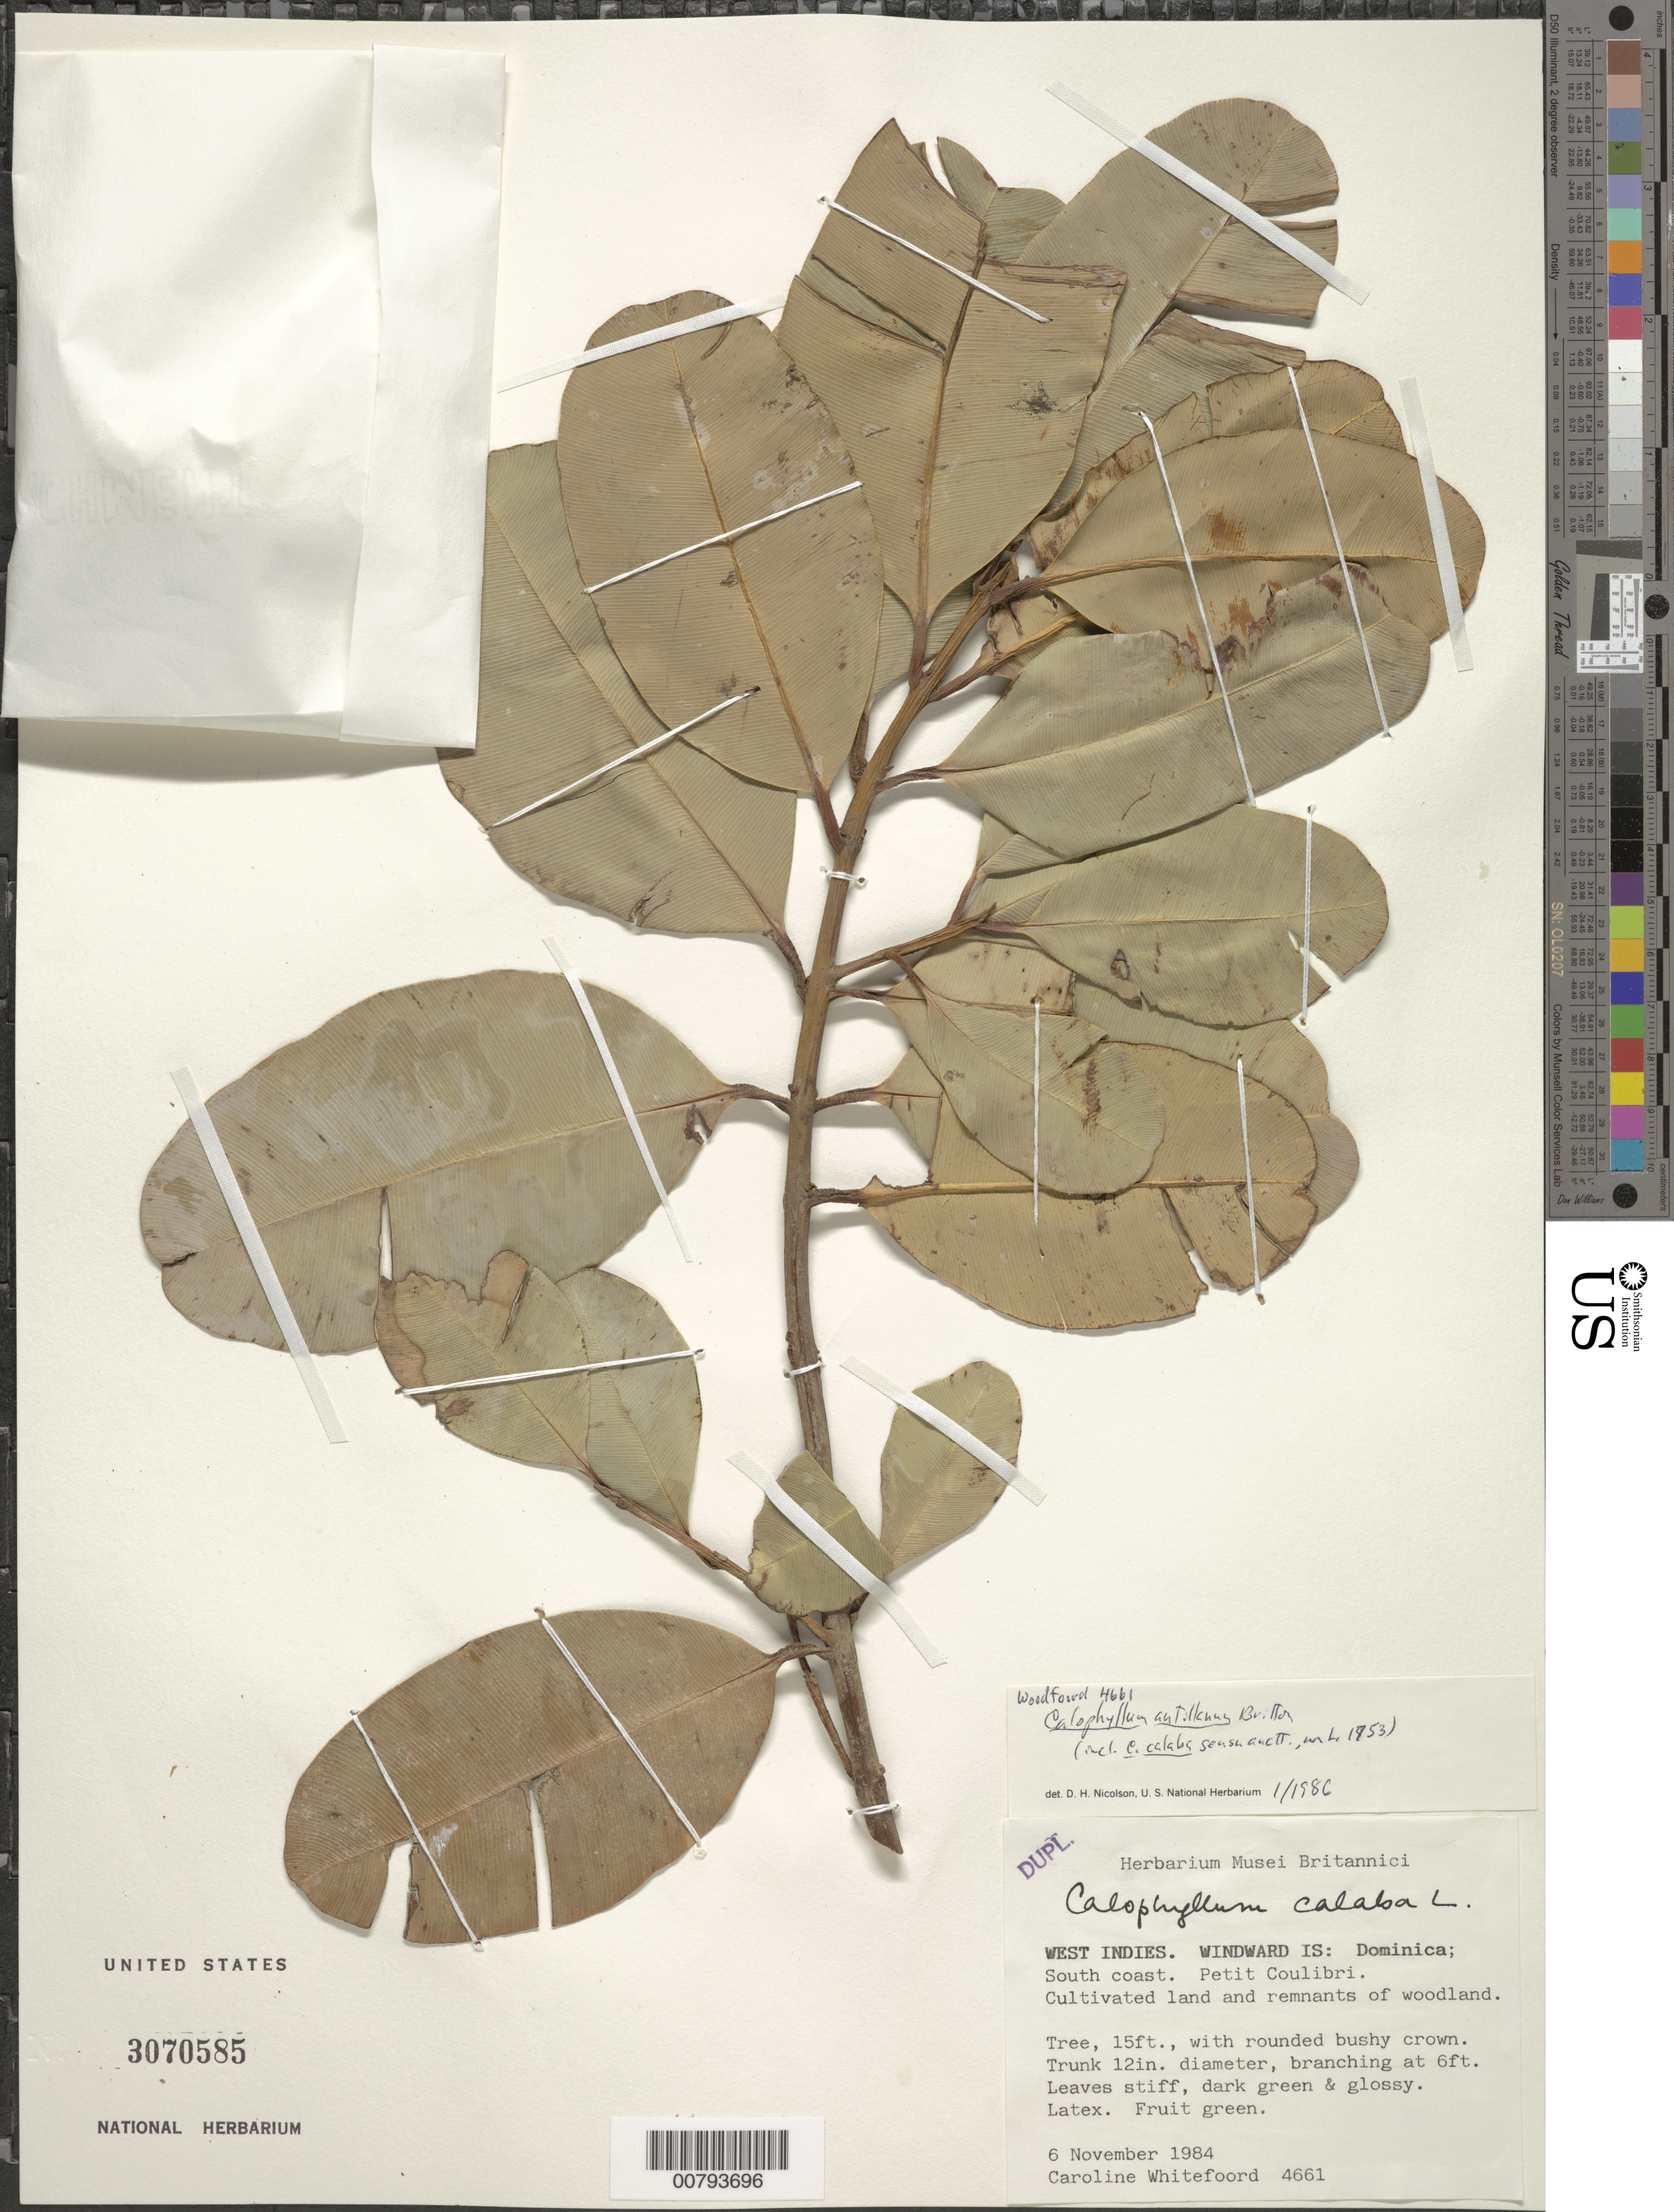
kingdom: Plantae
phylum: Tracheophyta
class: Magnoliopsida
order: Malpighiales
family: Calophyllaceae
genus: Calophyllum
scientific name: Calophyllum calaba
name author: L.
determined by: Nicolson, Dan H.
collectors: C. Whitefoord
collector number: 4661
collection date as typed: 06 Nov 1984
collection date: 1984-11-06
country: Dominica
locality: South coast. Petit Coulibri.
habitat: Cultivated land and remnants of woodland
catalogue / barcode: US 3070585